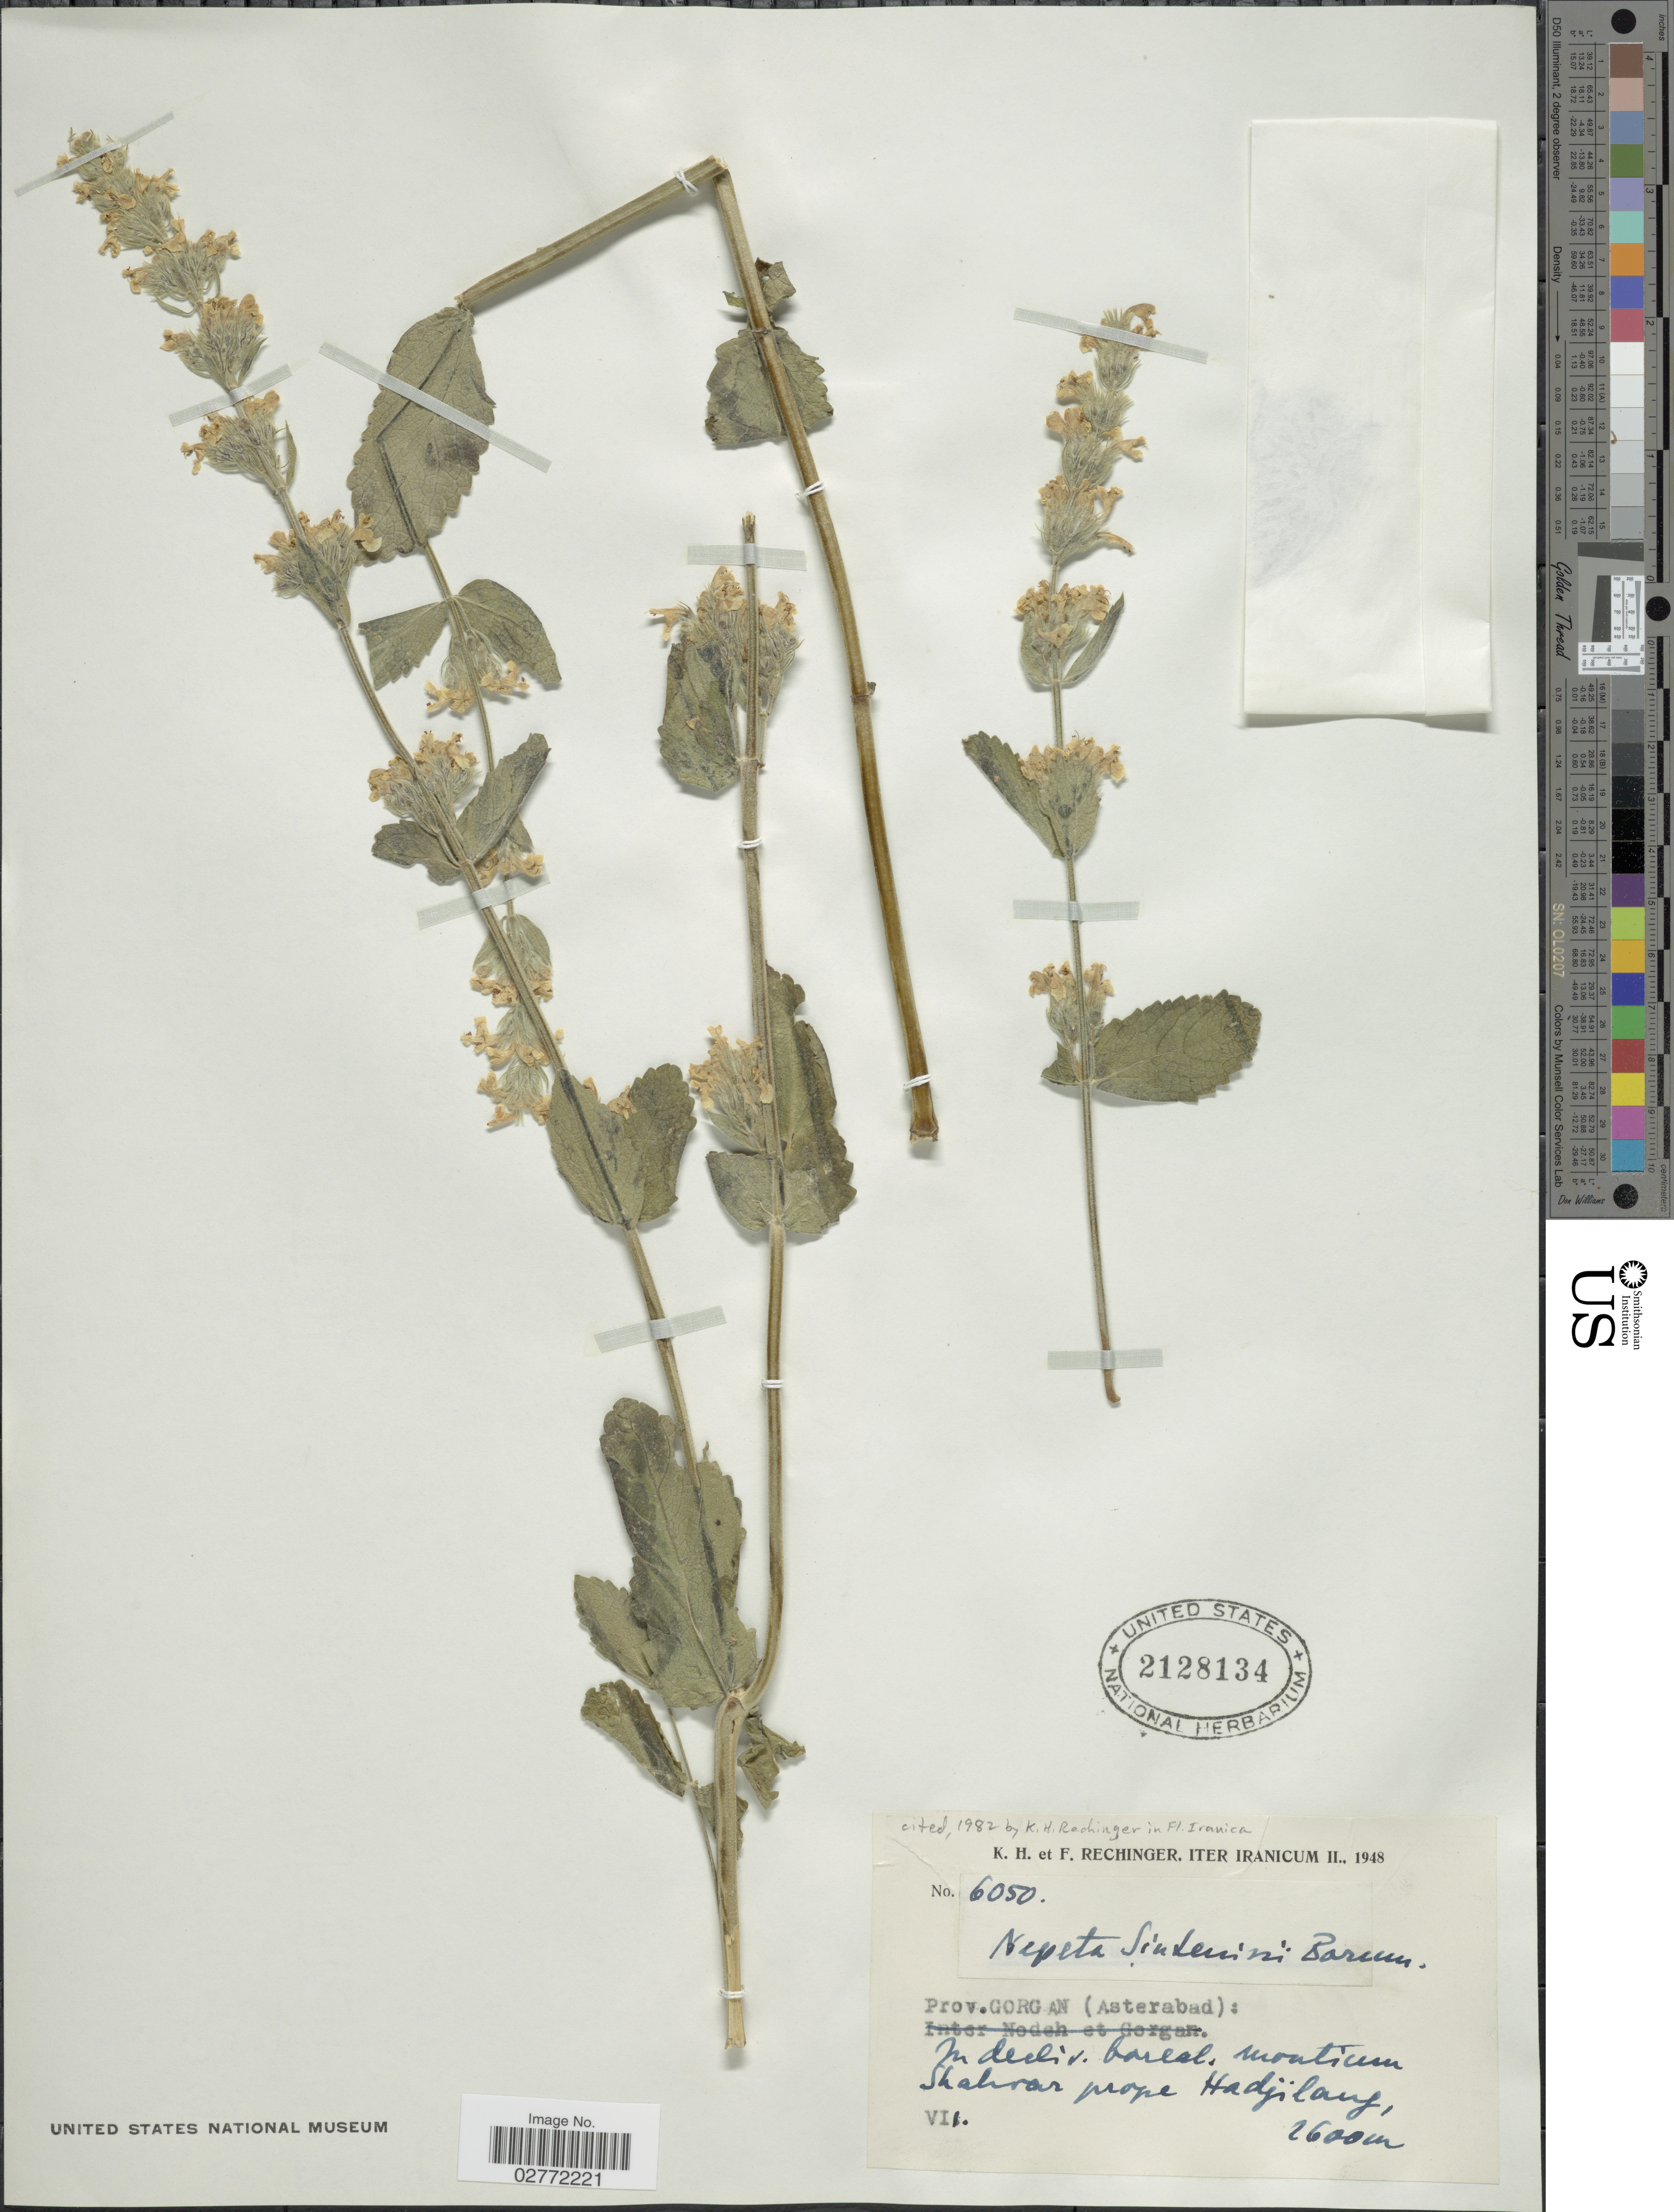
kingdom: Plantae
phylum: Tracheophyta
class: Magnoliopsida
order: Lamiales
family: Lamiaceae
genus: Nepeta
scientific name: Nepeta sintenisii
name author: Bornm.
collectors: K. H. Rechinger & F. Rechinger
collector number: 6050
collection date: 1948-07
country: Iran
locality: Prov. Gorgan, Asterabad, Shahrar prope Hadjilang.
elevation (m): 2600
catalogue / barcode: US 2128134